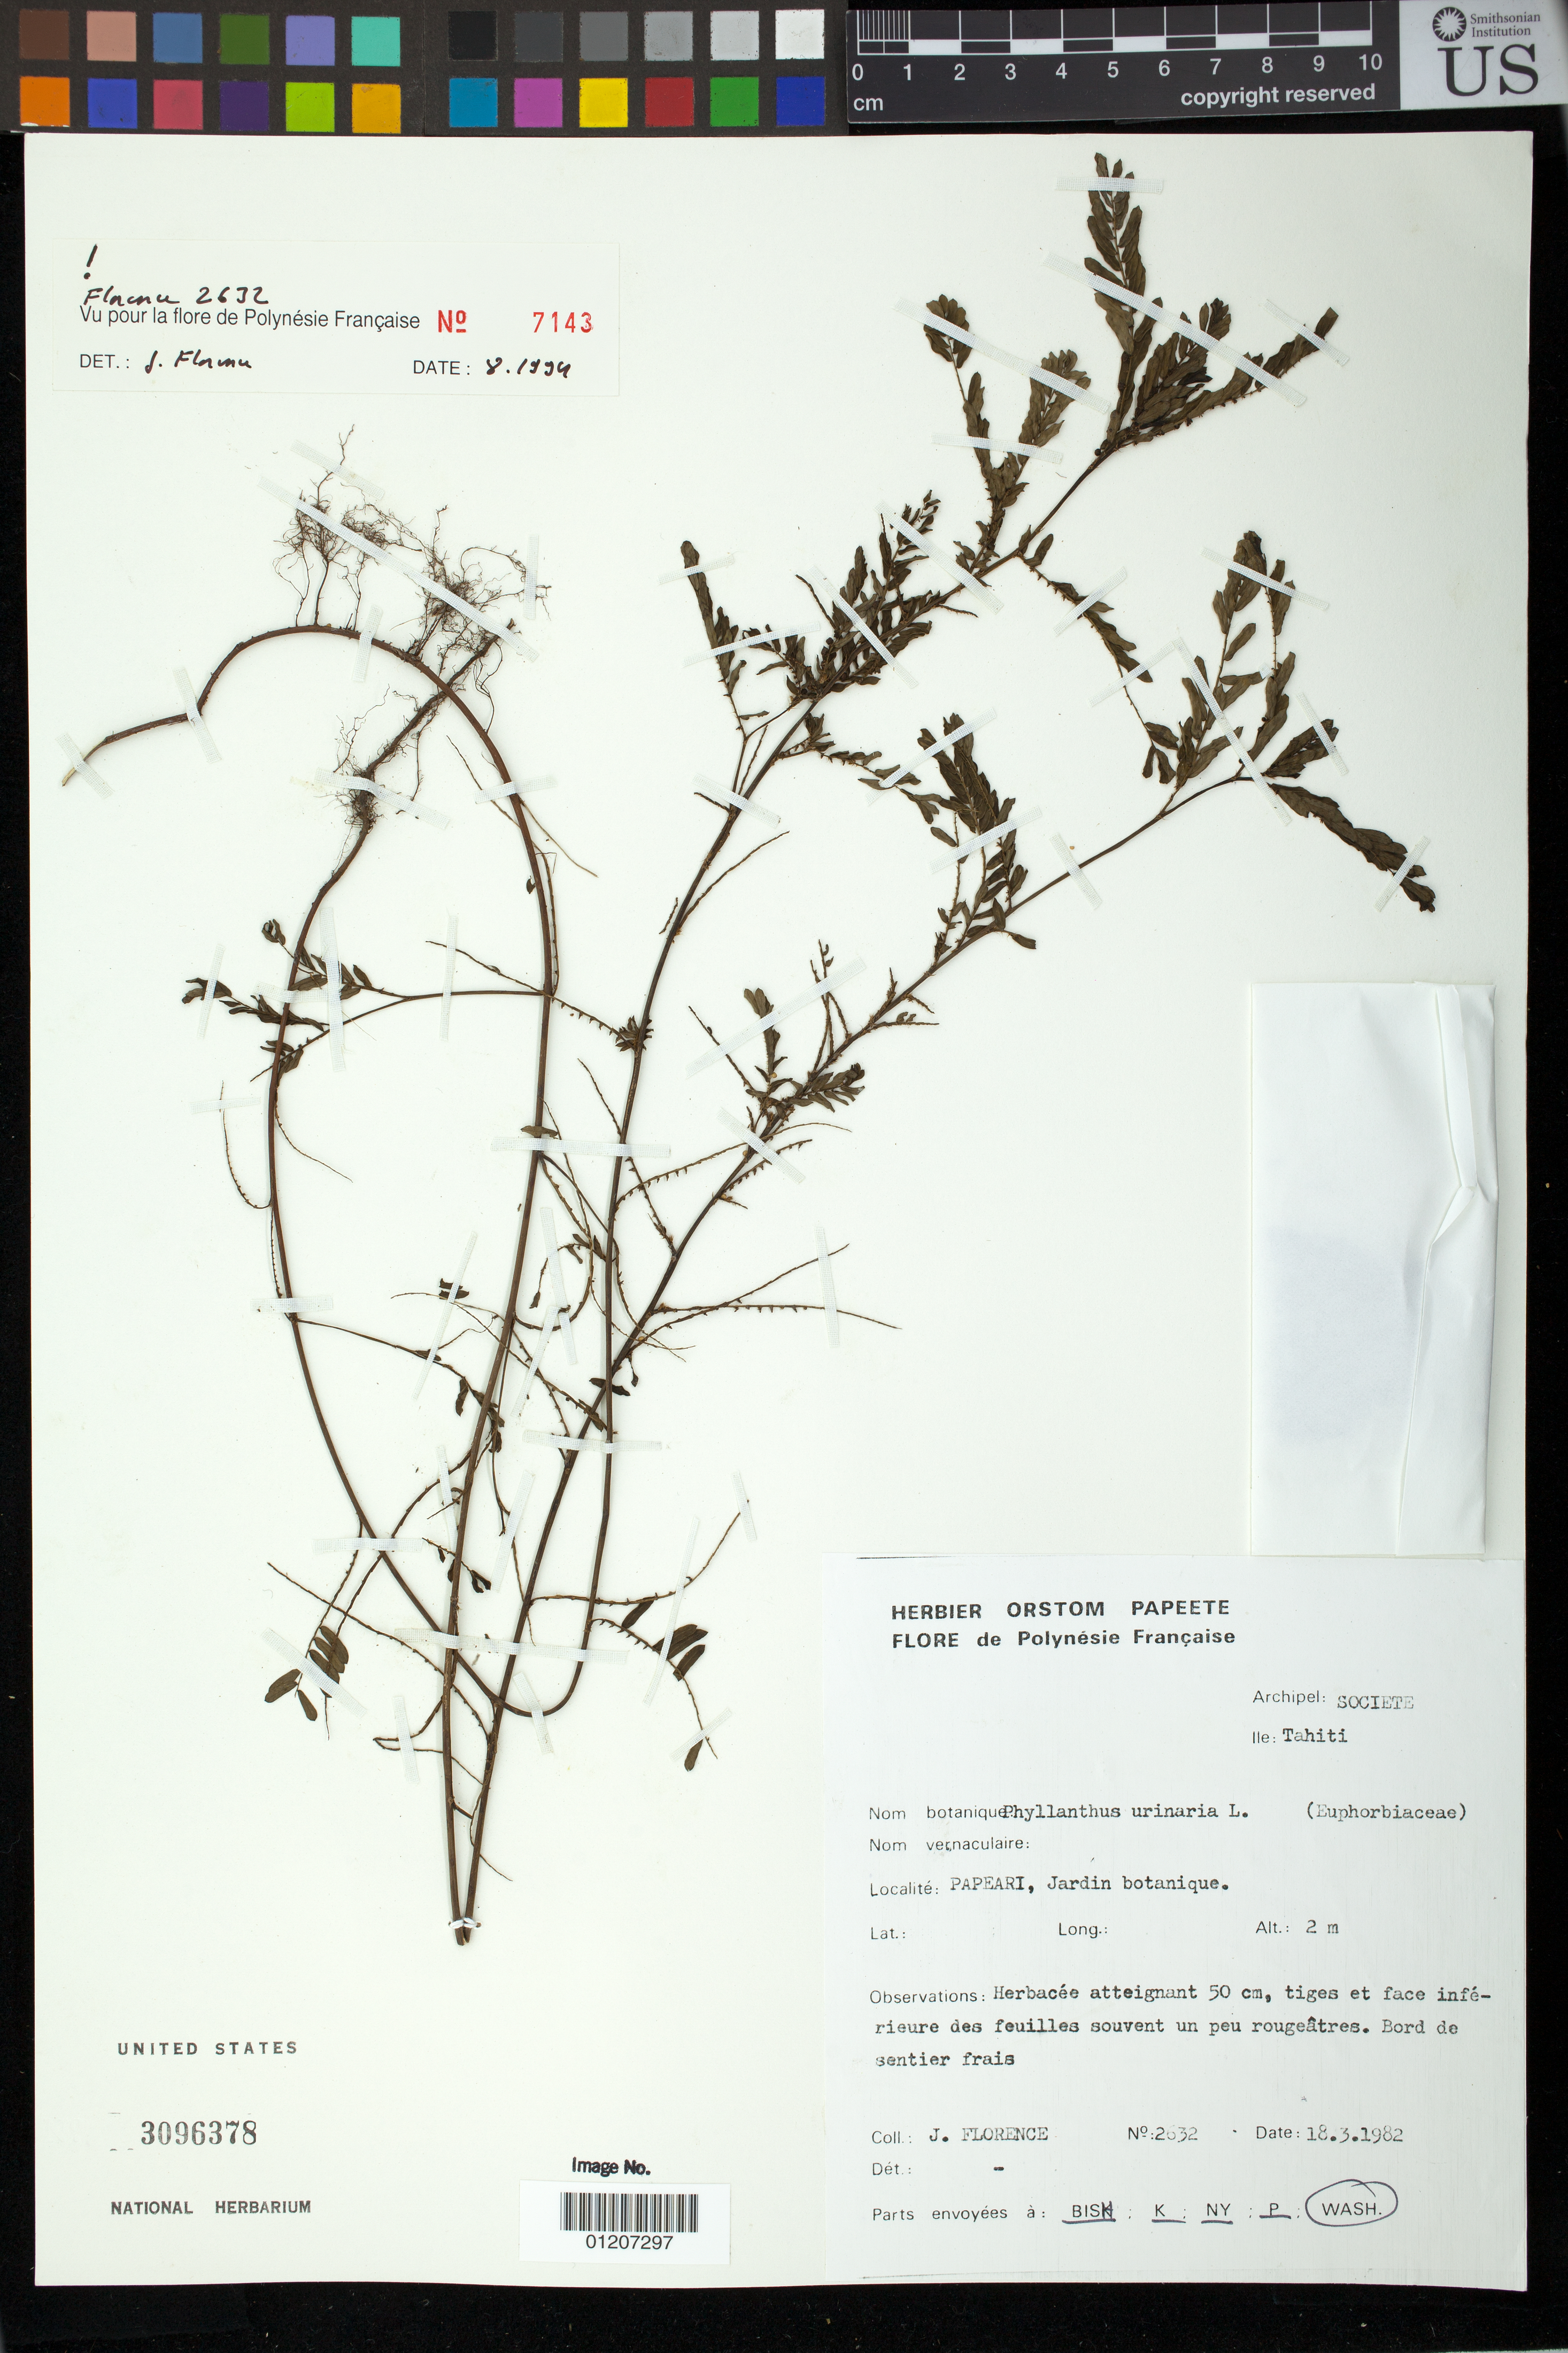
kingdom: Plantae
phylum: Tracheophyta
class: Magnoliopsida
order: Malpighiales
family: Phyllanthaceae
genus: Phyllanthus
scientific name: Phyllanthus urinaria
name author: L.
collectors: J. Florence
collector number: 2632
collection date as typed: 18 Mar 1982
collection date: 1982-03-18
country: French Polynesia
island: Tahiti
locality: Papeari, Jardin botanique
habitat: Bord de sentier frais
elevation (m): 2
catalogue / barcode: US 3096378